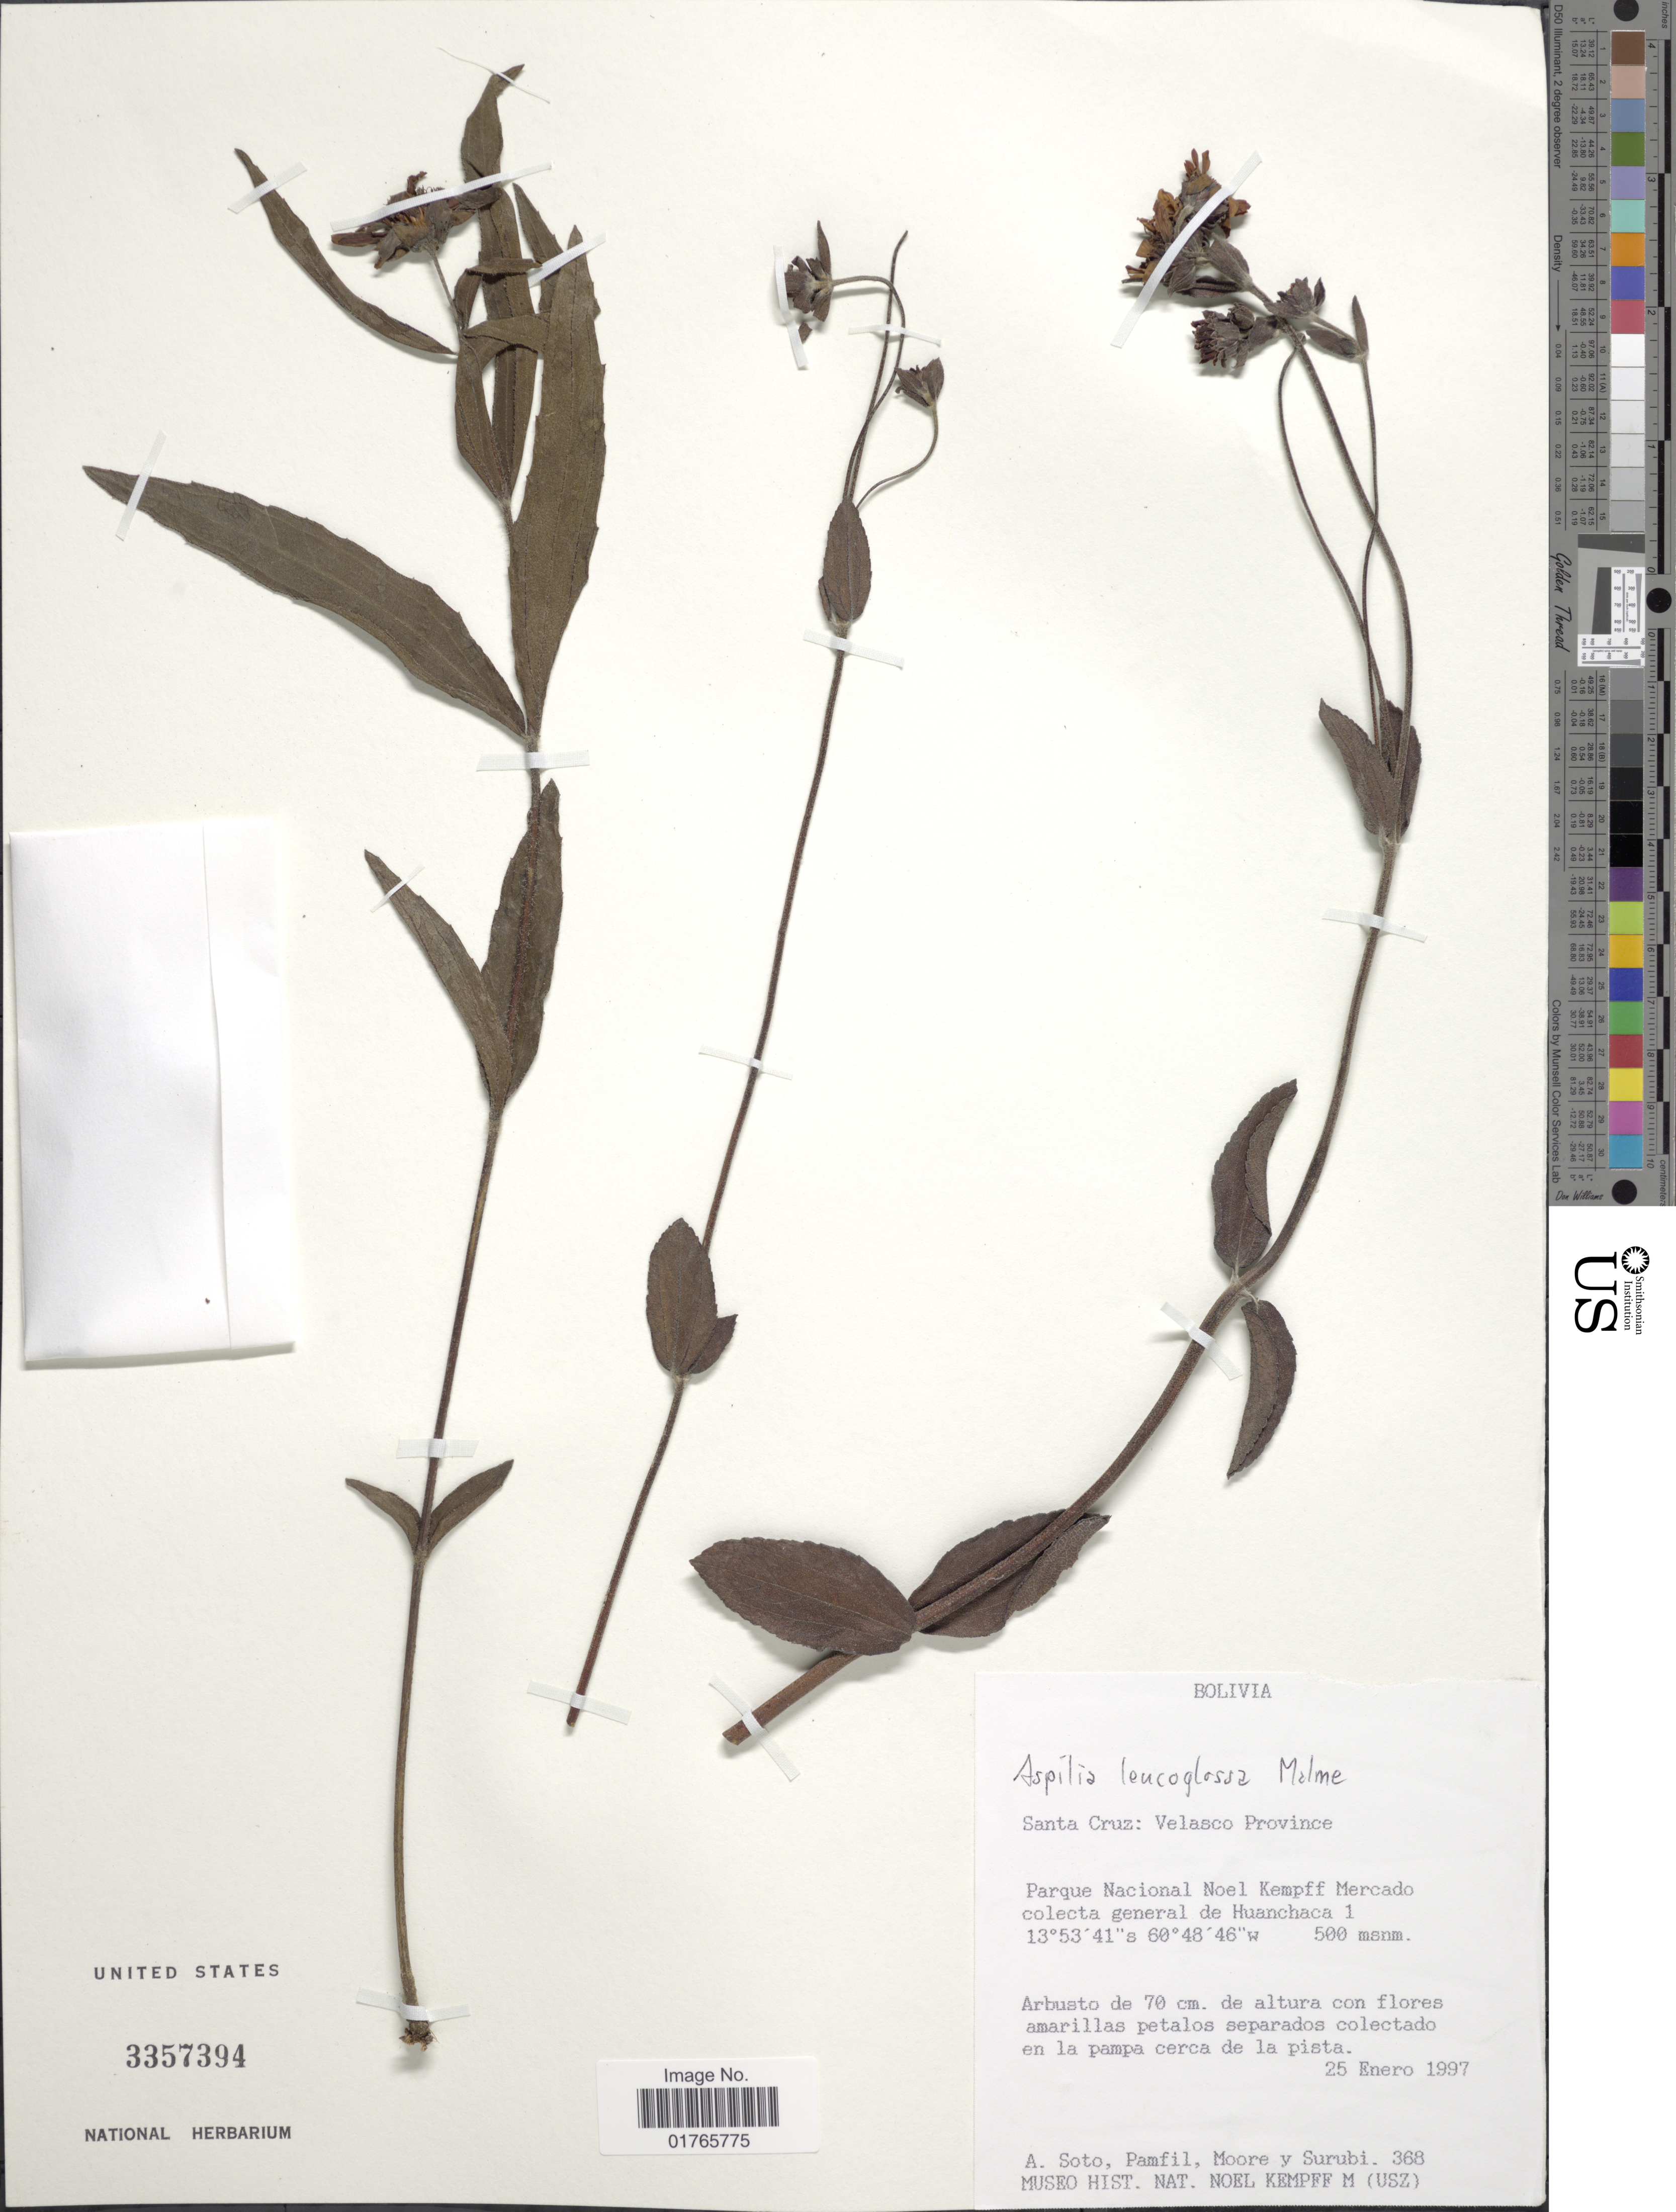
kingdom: Plantae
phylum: Tracheophyta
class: Magnoliopsida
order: Asterales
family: Asteraceae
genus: Aspilia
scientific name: Aspilia leucoglossa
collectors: A. Soto, -. Pamfil, -. Moore & Surubi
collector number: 368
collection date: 1997-01-25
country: Bolivia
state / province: Santa Cruz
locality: Velasco Province, Parque Nacional Noel Kempff Mercado, general Huanchaca 1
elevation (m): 500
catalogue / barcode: US 3357394